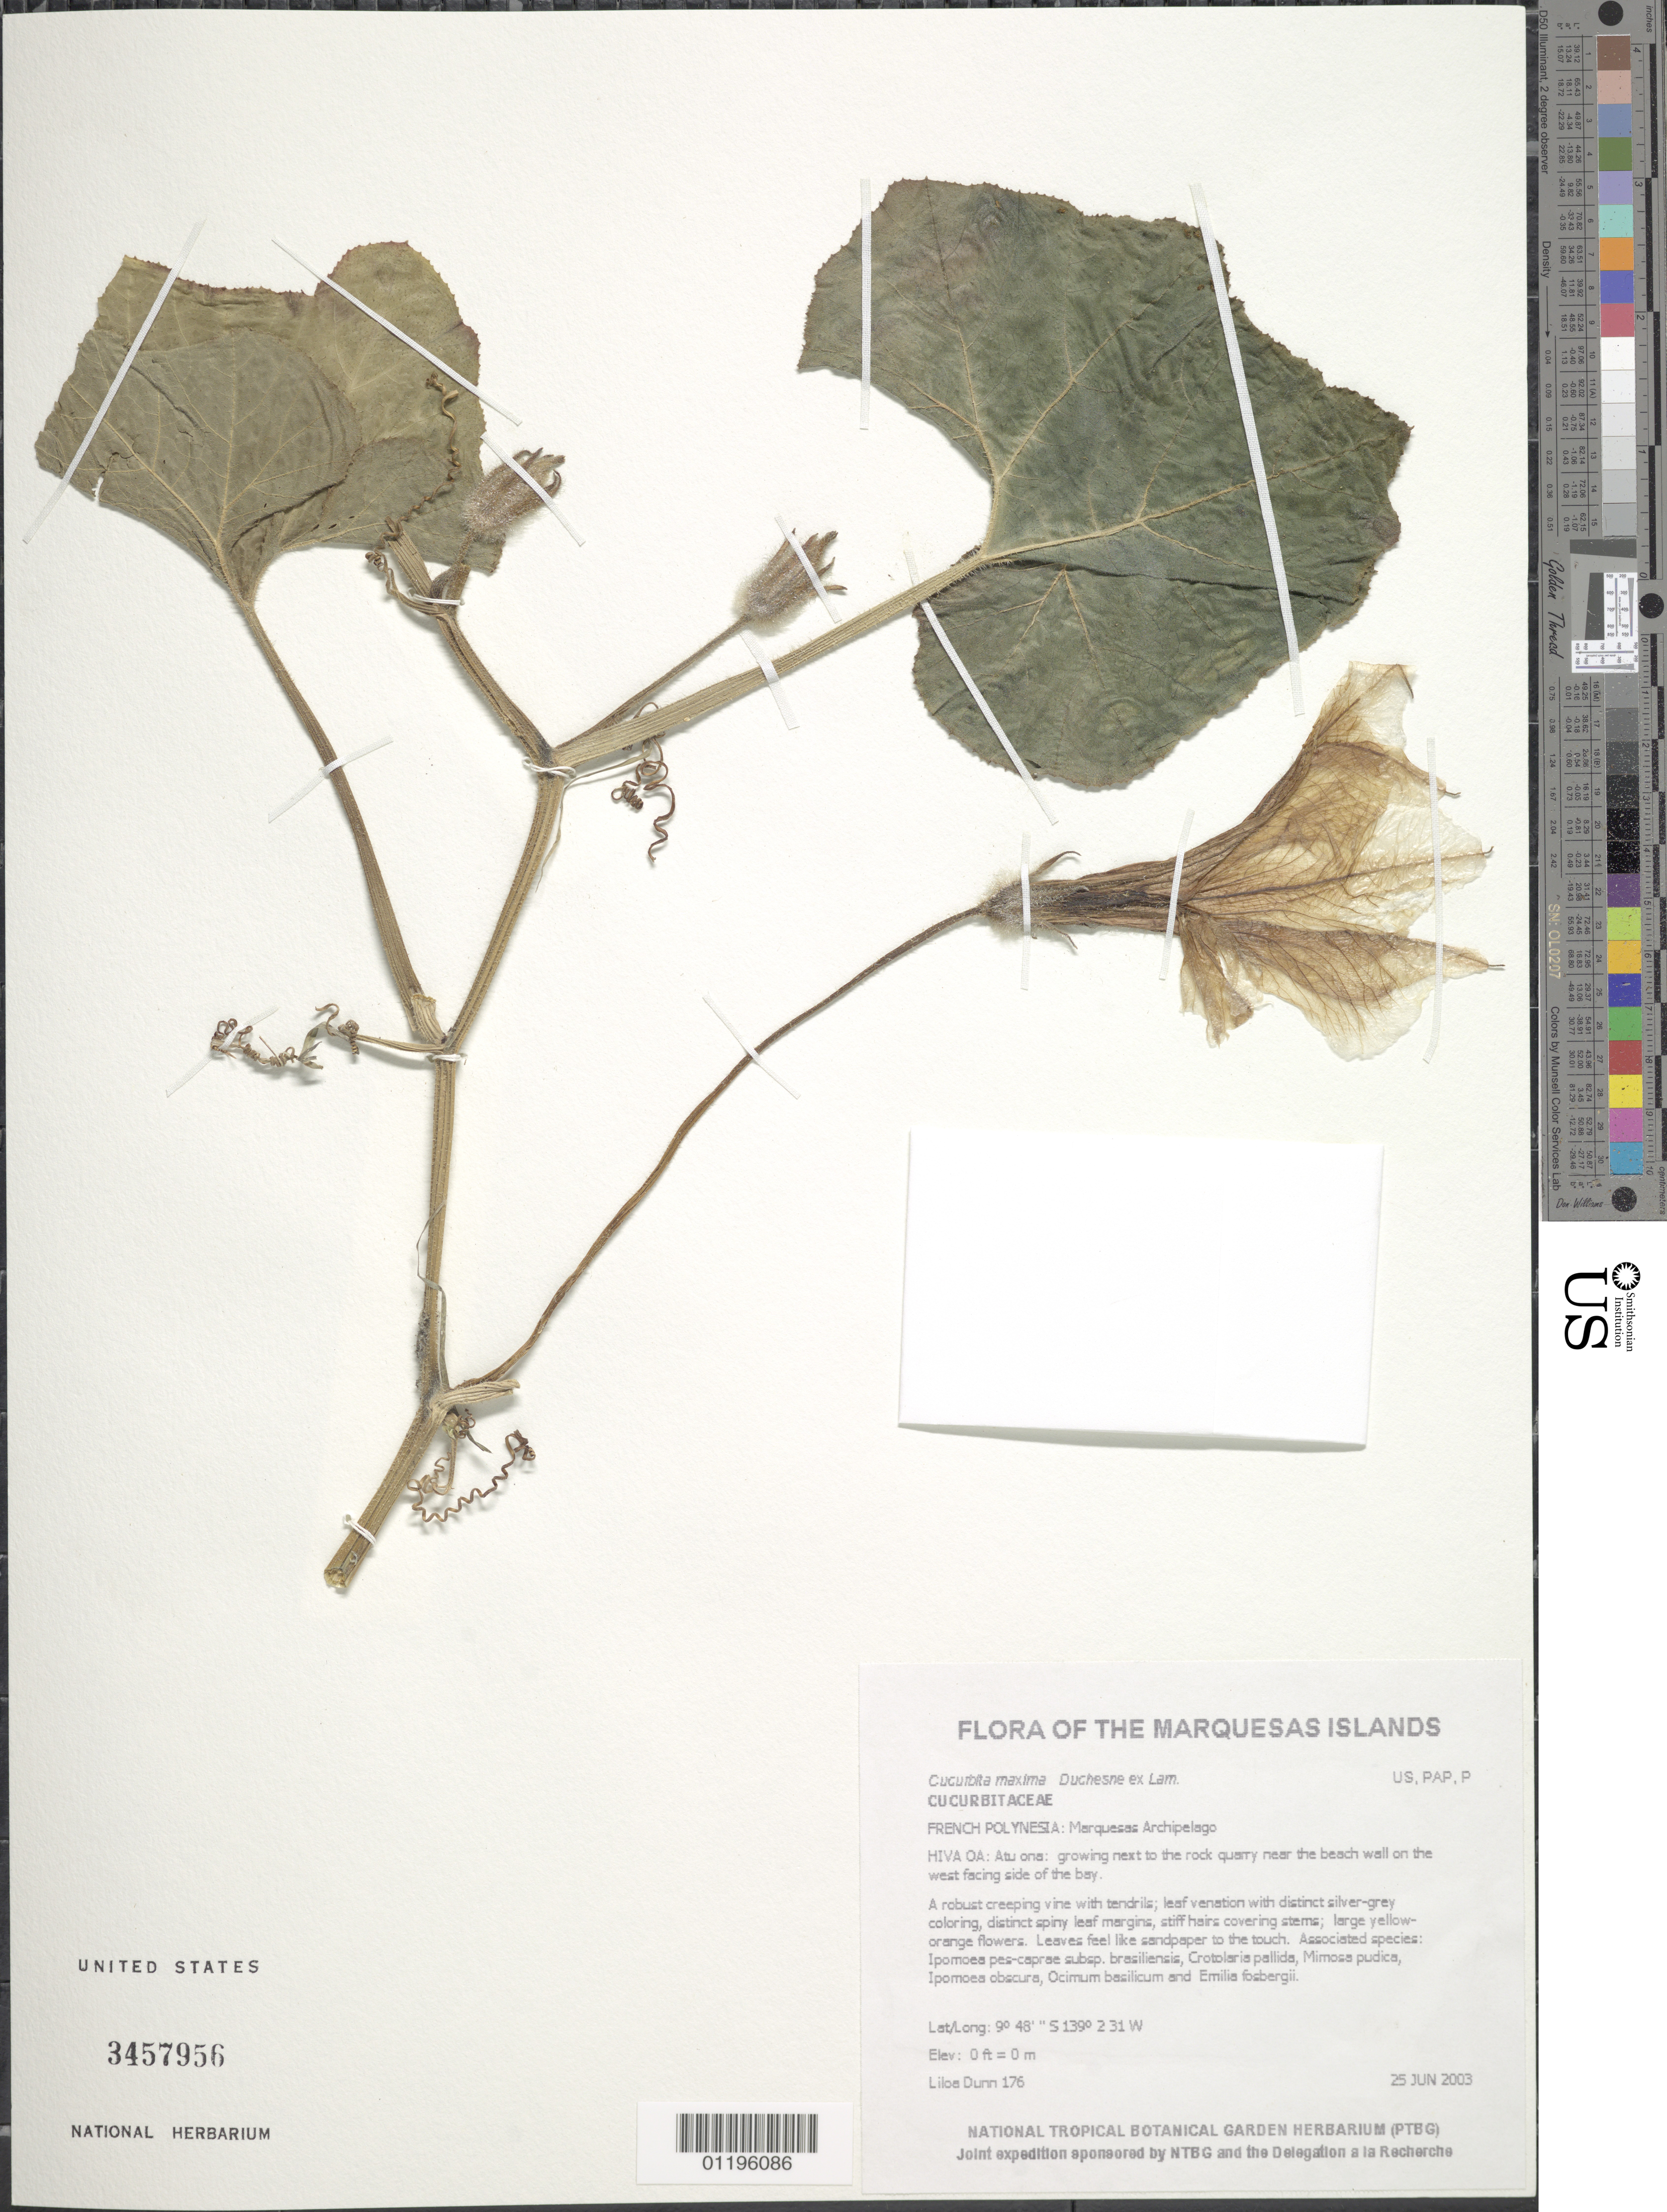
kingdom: Plantae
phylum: Tracheophyta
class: Magnoliopsida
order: Cucurbitales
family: Cucurbitaceae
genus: Cucurbita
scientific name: Cucurbita maxima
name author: Duchesne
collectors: L. Dunn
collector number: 176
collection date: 2003-06-25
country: French Polynesia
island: Hiva Oa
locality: Atu ona: growing next to the rock quarry near the beach wall on the west facing side of the bay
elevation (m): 0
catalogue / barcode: US 3457956